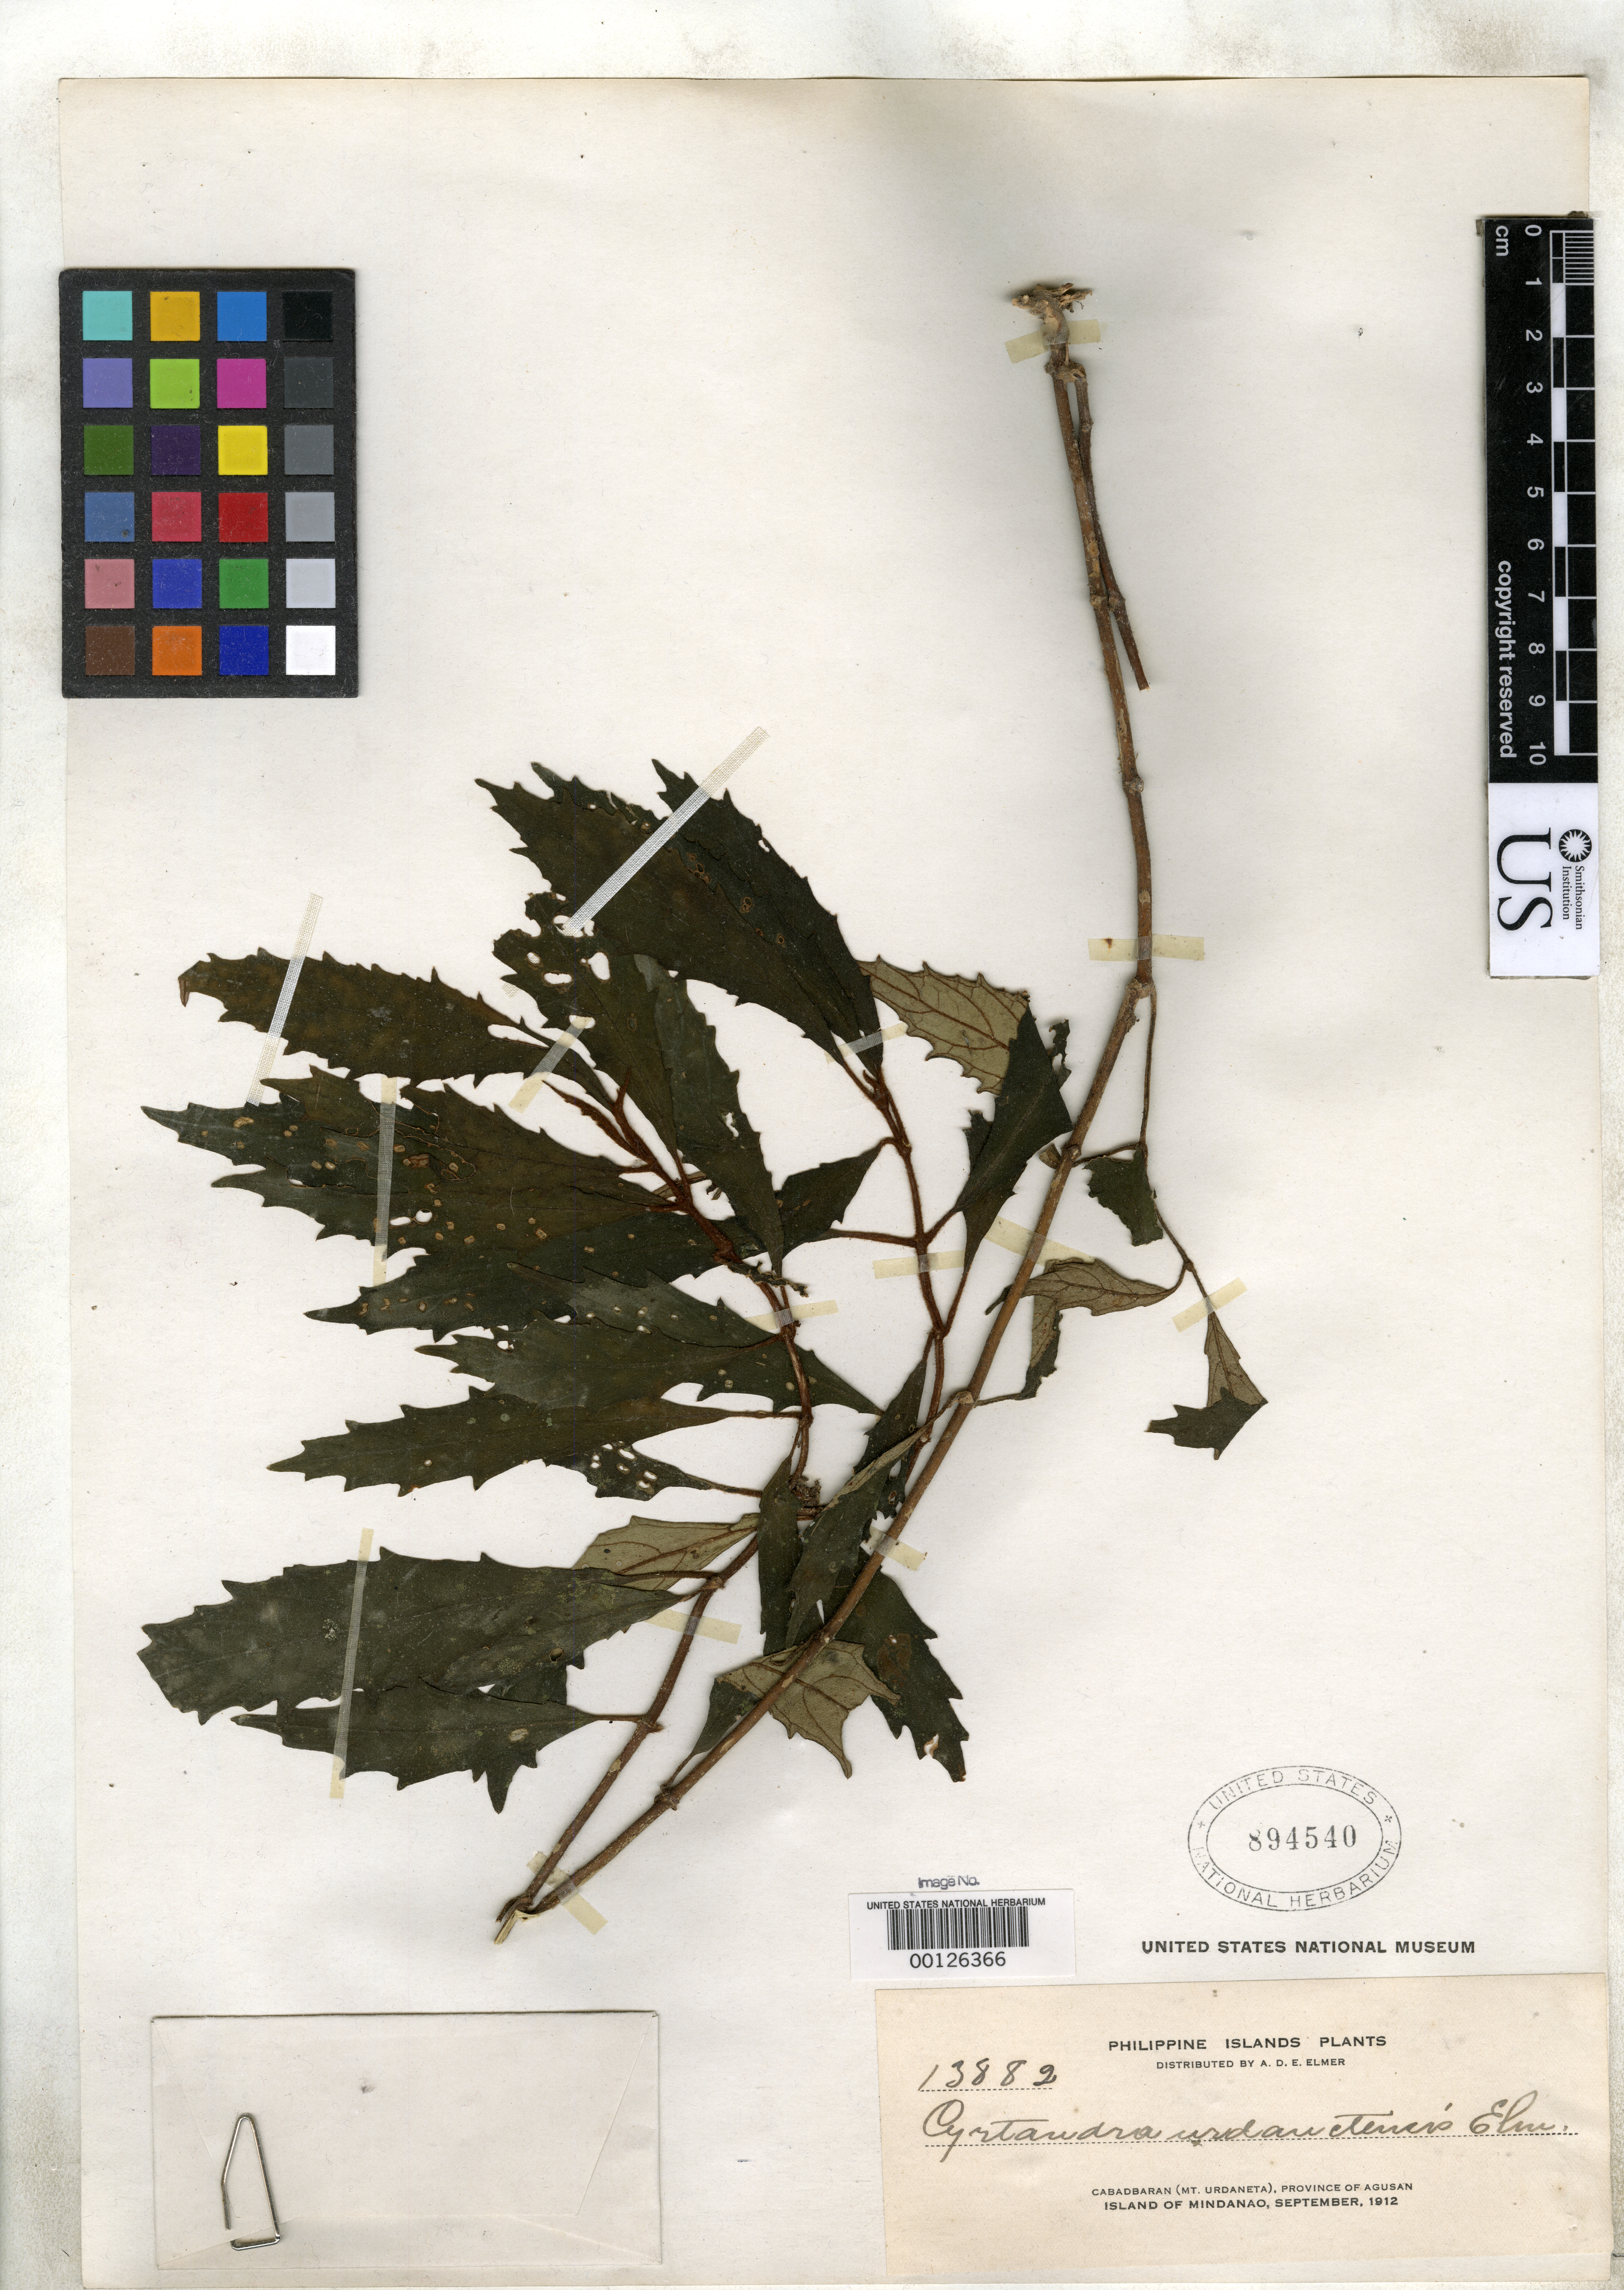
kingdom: Plantae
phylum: Tracheophyta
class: Magnoliopsida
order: Lamiales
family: Gesneriaceae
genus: Cyrtandra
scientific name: Cyrtandra urdanetensis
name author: Elmer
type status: Isolectotype; Type Collection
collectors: A. D. E. Elmer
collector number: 13882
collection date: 1912-07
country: Philippines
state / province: Caraga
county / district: Agusan del Norte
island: Mindanao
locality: Cabadbaran (Mt. Urdaneta), province of Agusan, Island of Mindanao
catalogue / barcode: US 894540